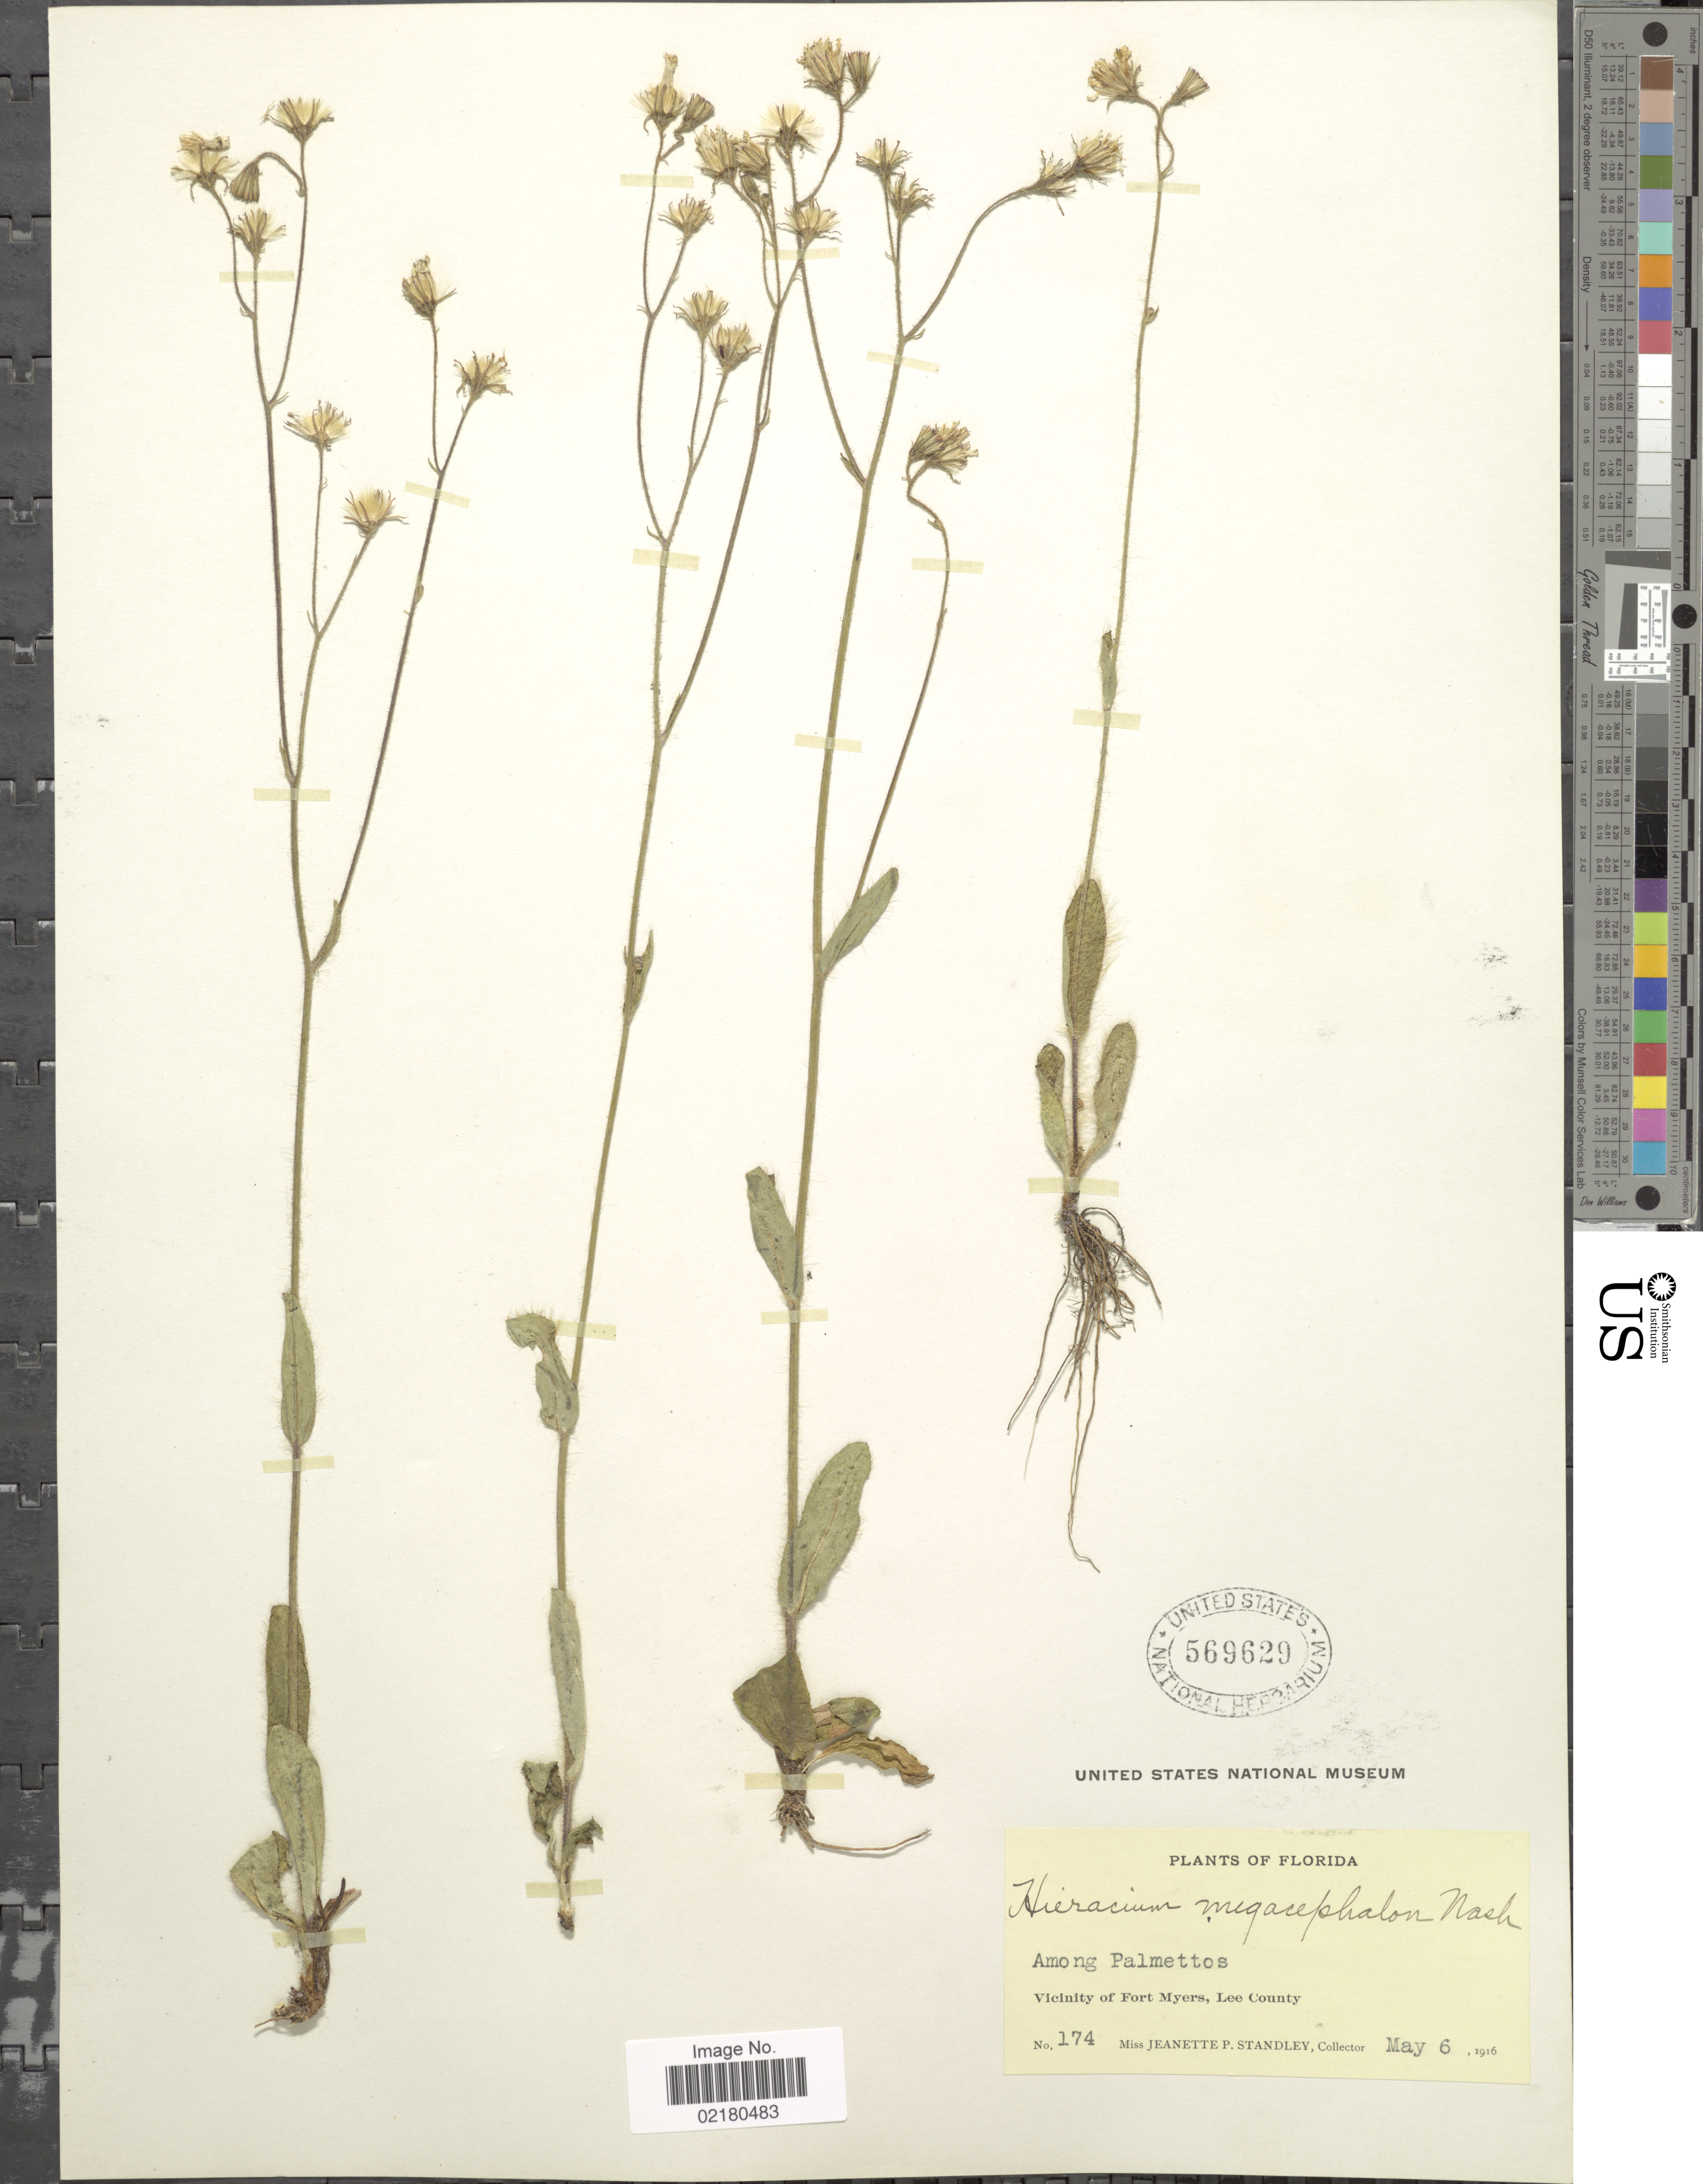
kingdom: Plantae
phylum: Tracheophyta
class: Magnoliopsida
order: Asterales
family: Asteraceae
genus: Hieracium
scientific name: Hieracium megacephalon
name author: Nash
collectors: J. P. Standley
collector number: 174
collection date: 1916-05-06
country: United States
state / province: Florida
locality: Vicinity of Fort Myers, Lee County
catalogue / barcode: US 569629